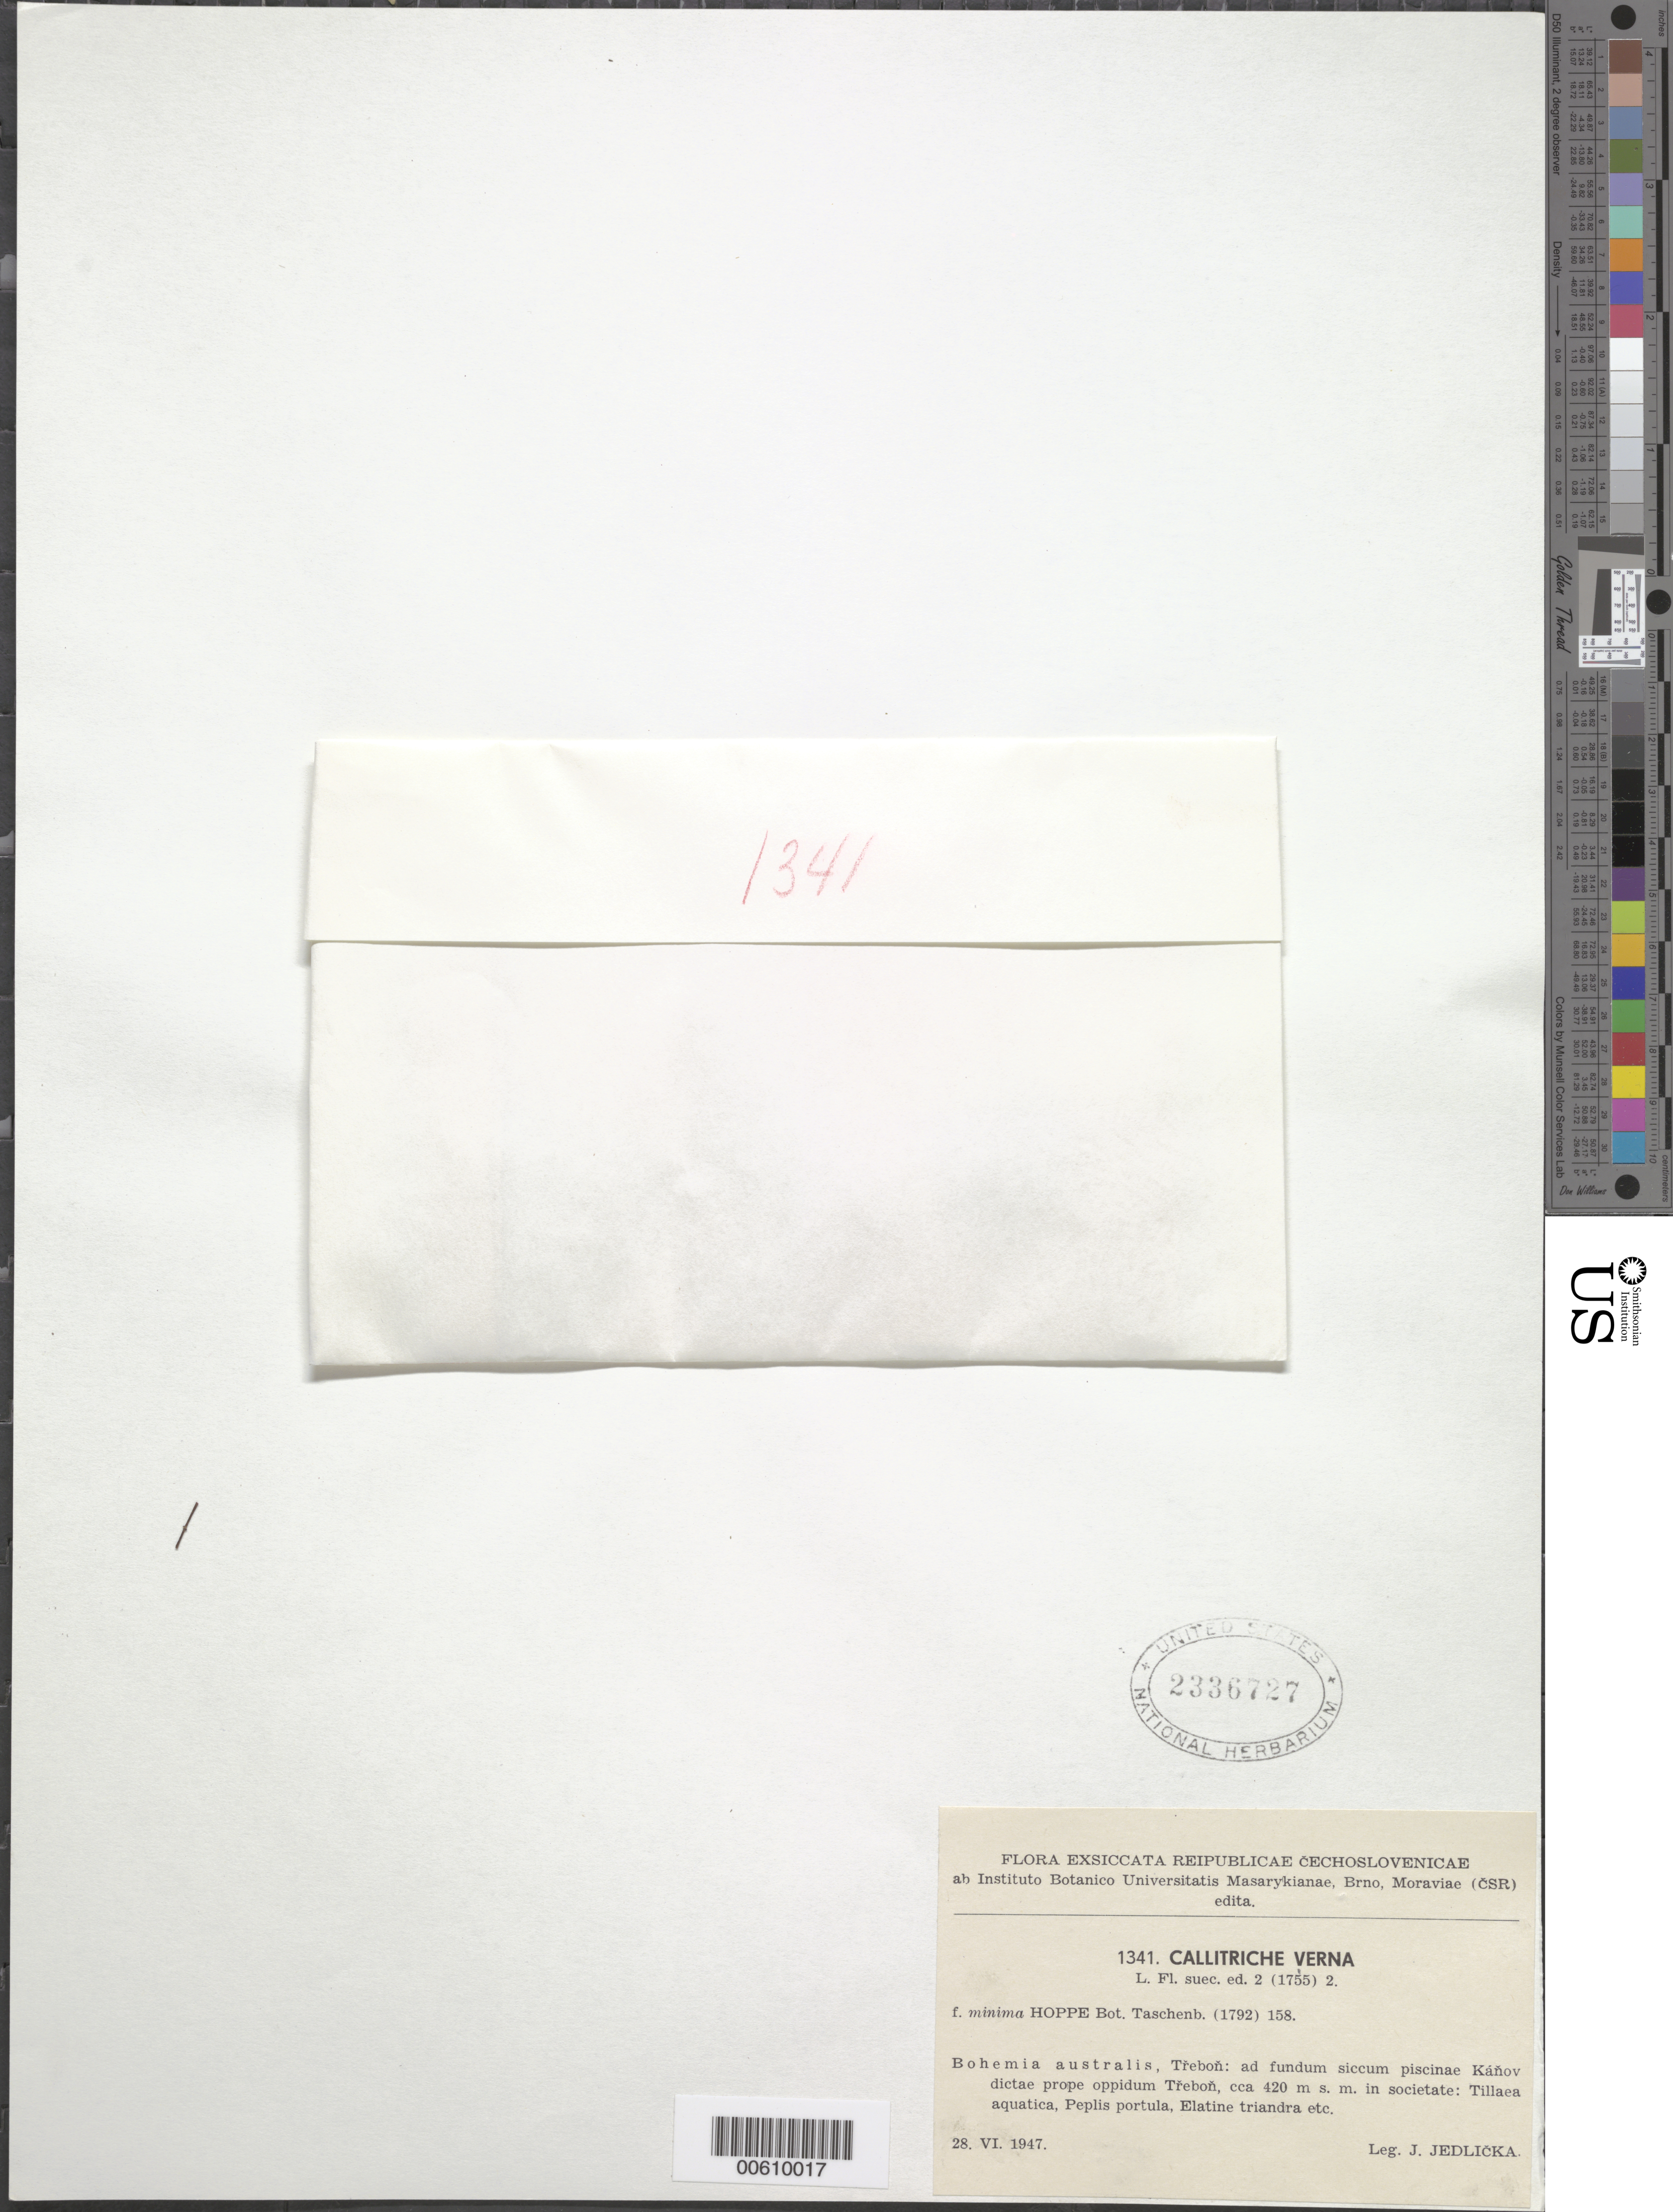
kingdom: Plantae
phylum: Tracheophyta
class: Magnoliopsida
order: Lamiales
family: Plantaginaceae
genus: Callitriche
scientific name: Callitriche verna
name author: L.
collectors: J. Jedlicka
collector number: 1341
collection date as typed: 28 Jun 1947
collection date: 1947-06-28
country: Czechia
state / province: South Bohemian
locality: Bohemia Australis, near Oppidum Trebon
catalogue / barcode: US 2336727